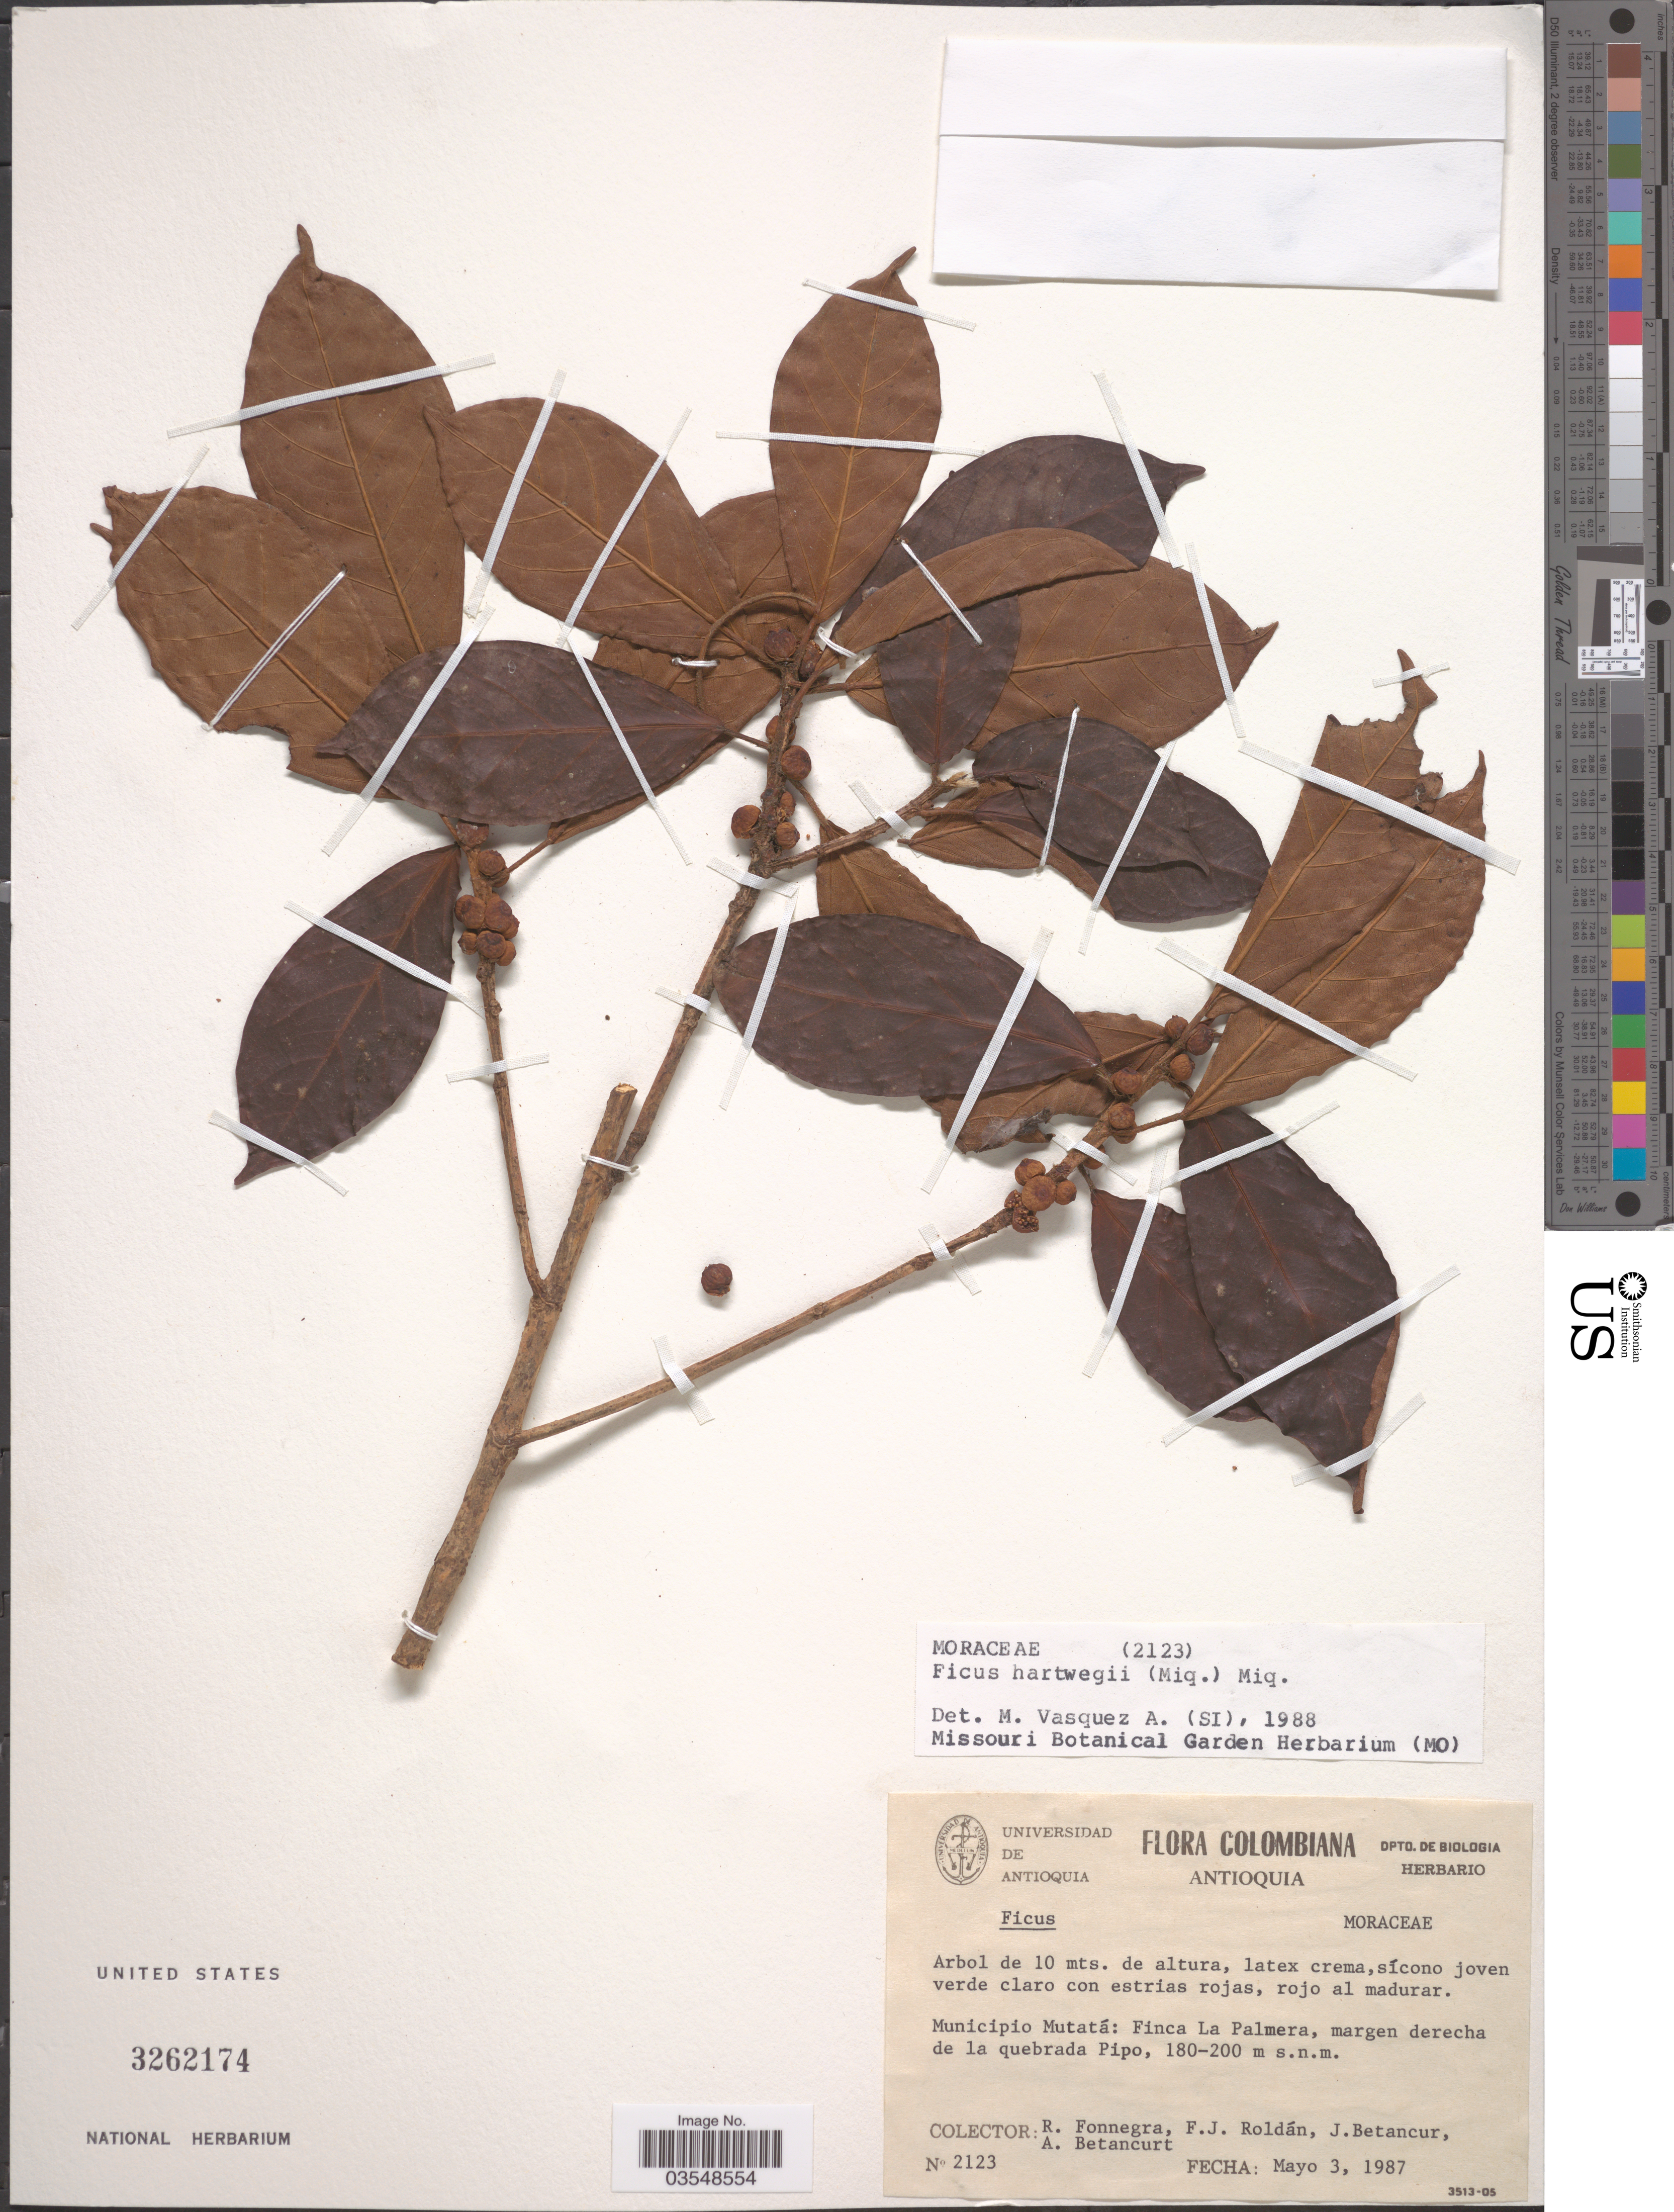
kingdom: Plantae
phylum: Tracheophyta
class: Magnoliopsida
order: Rosales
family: Moraceae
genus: Ficus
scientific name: Ficus hartwegii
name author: (Miq.) Miq.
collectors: R. Fonnegra, F. J. Roldán, J. Betancur & A. Betancurt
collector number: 2123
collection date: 1987-05-03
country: Colombia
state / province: Antioquia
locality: Municipio Mutatá: Finca La Palmera, margen derecha de la quebrada Pipo.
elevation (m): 180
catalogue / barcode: US 3262174